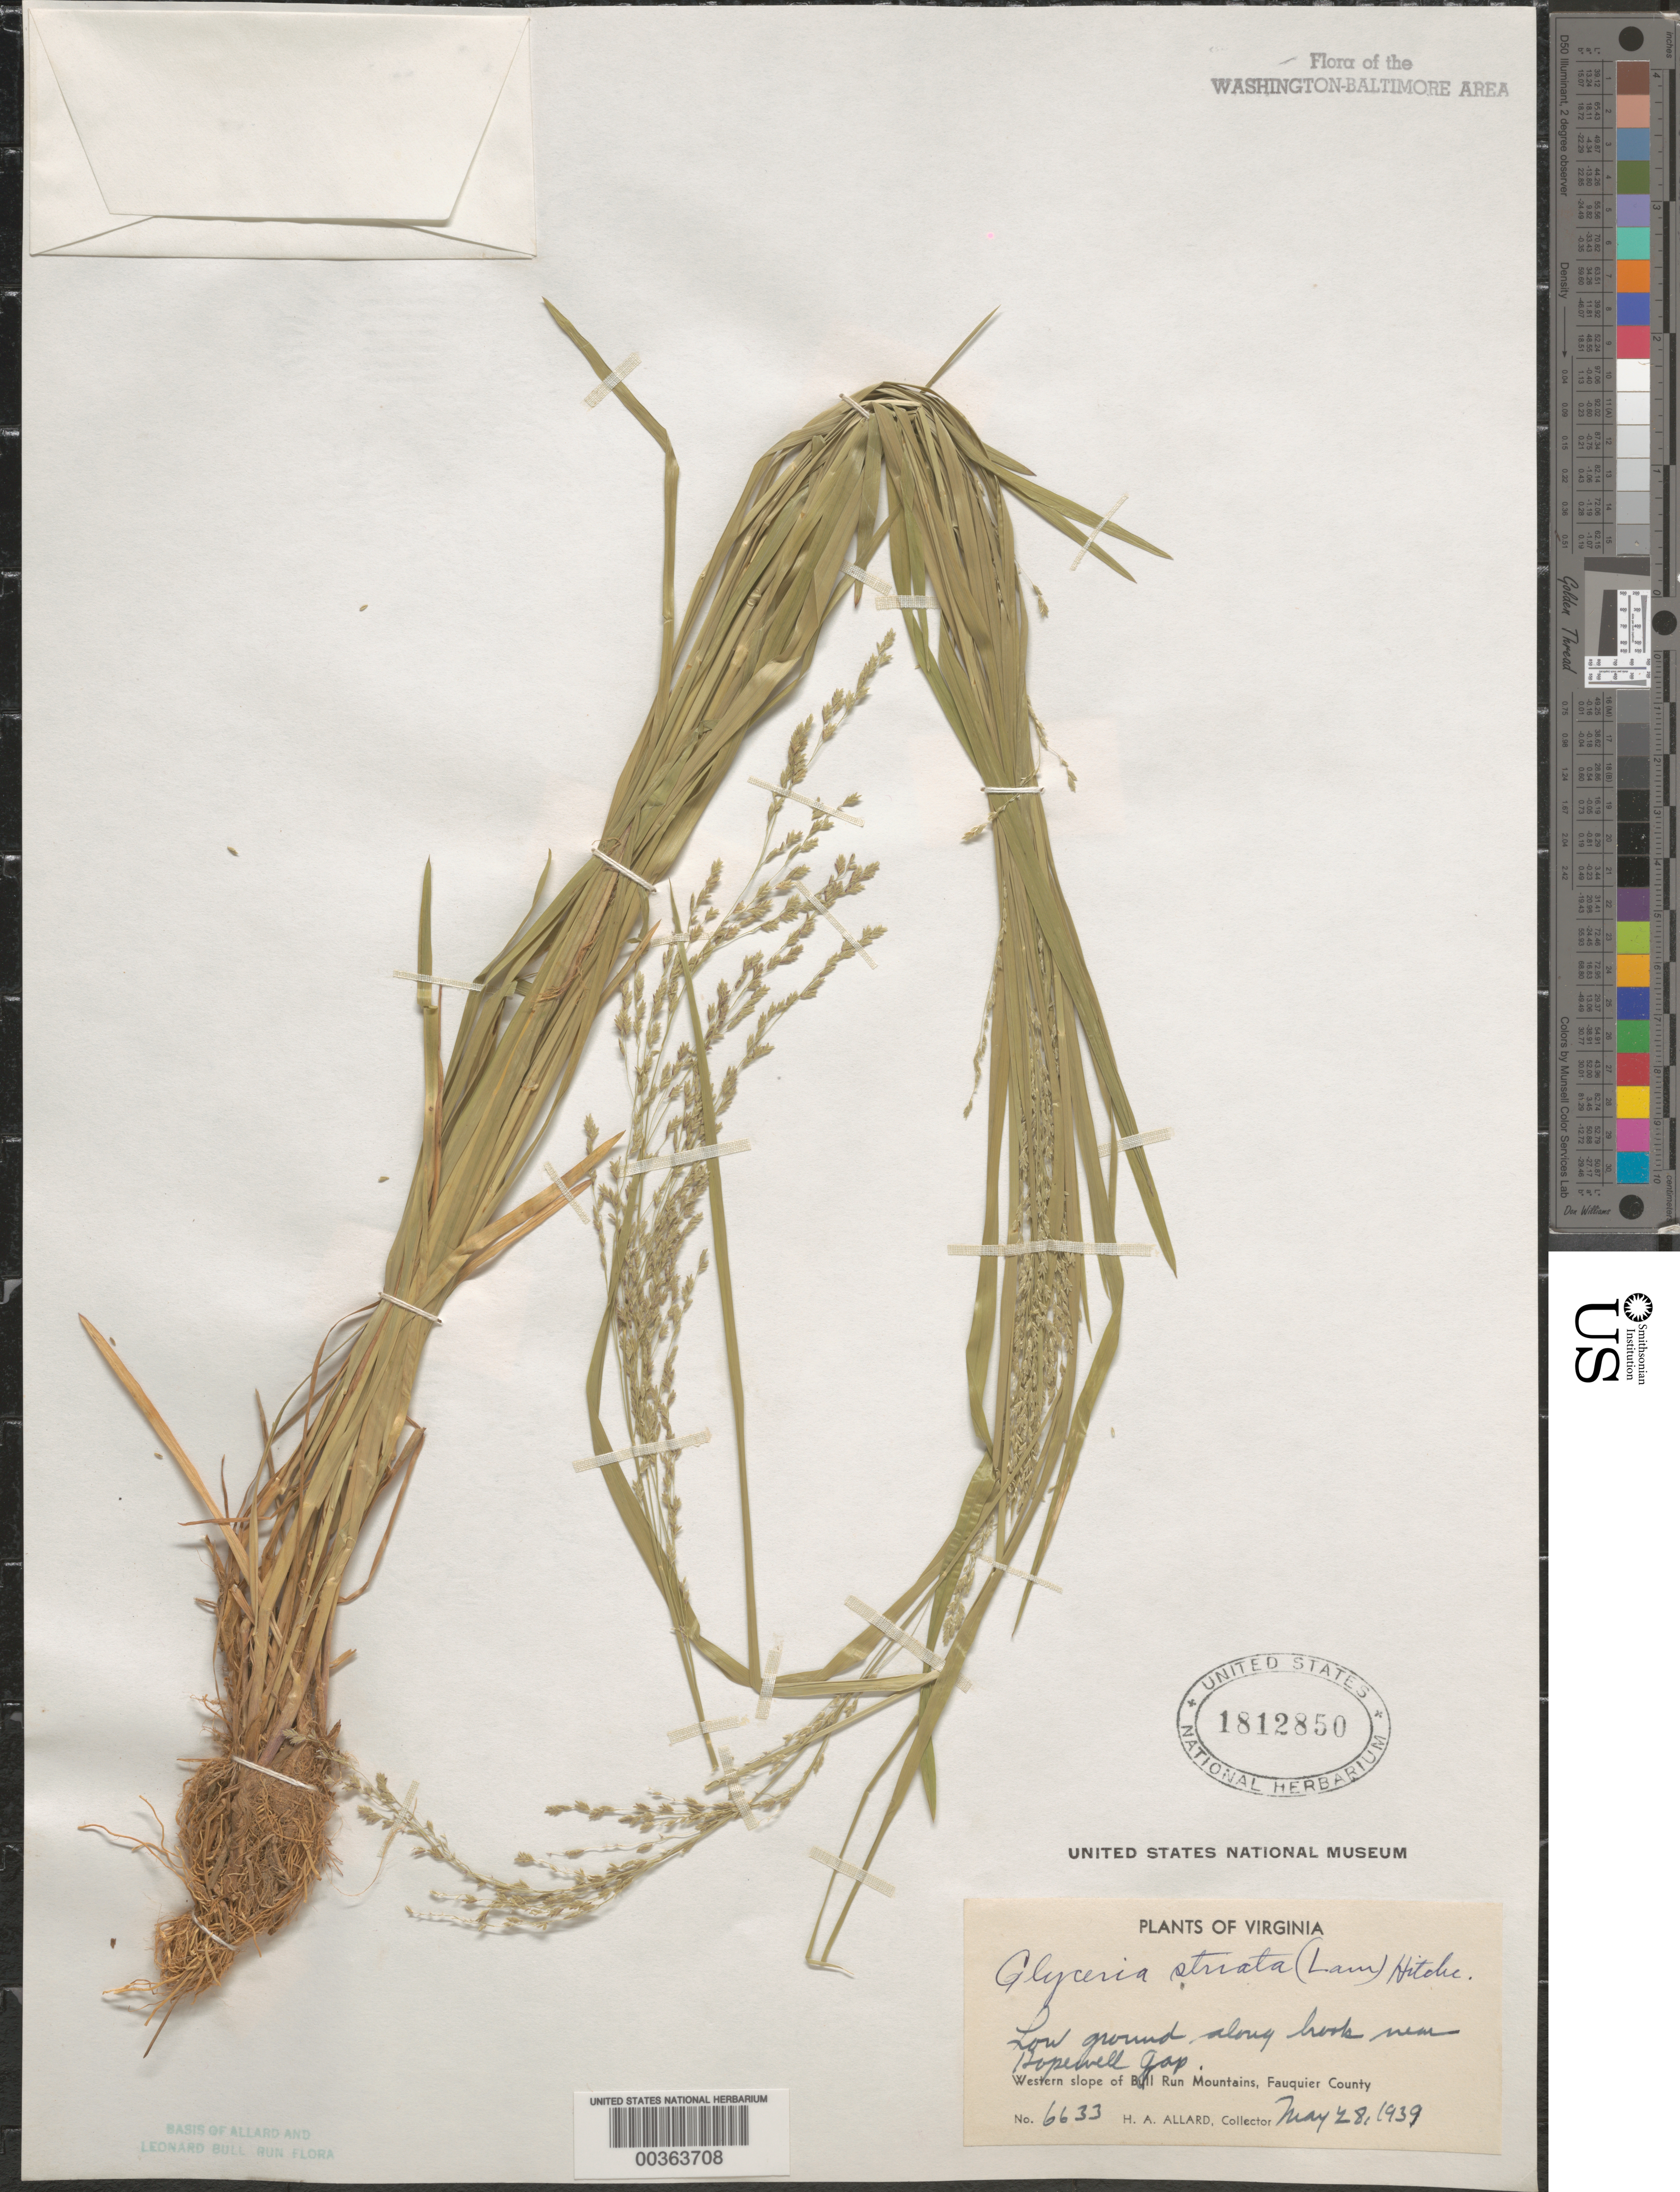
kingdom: Plantae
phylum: Tracheophyta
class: Liliopsida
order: Poales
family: Poaceae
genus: Glyceria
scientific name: Glyceria striata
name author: (Lam.) Hitchc.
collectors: H. A. Allard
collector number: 6633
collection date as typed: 28 May 1939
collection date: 1939-05-28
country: United States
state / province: Virginia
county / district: Fauquier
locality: Hopewell Gap vicinity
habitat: Low ground along brook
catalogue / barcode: US 1812850